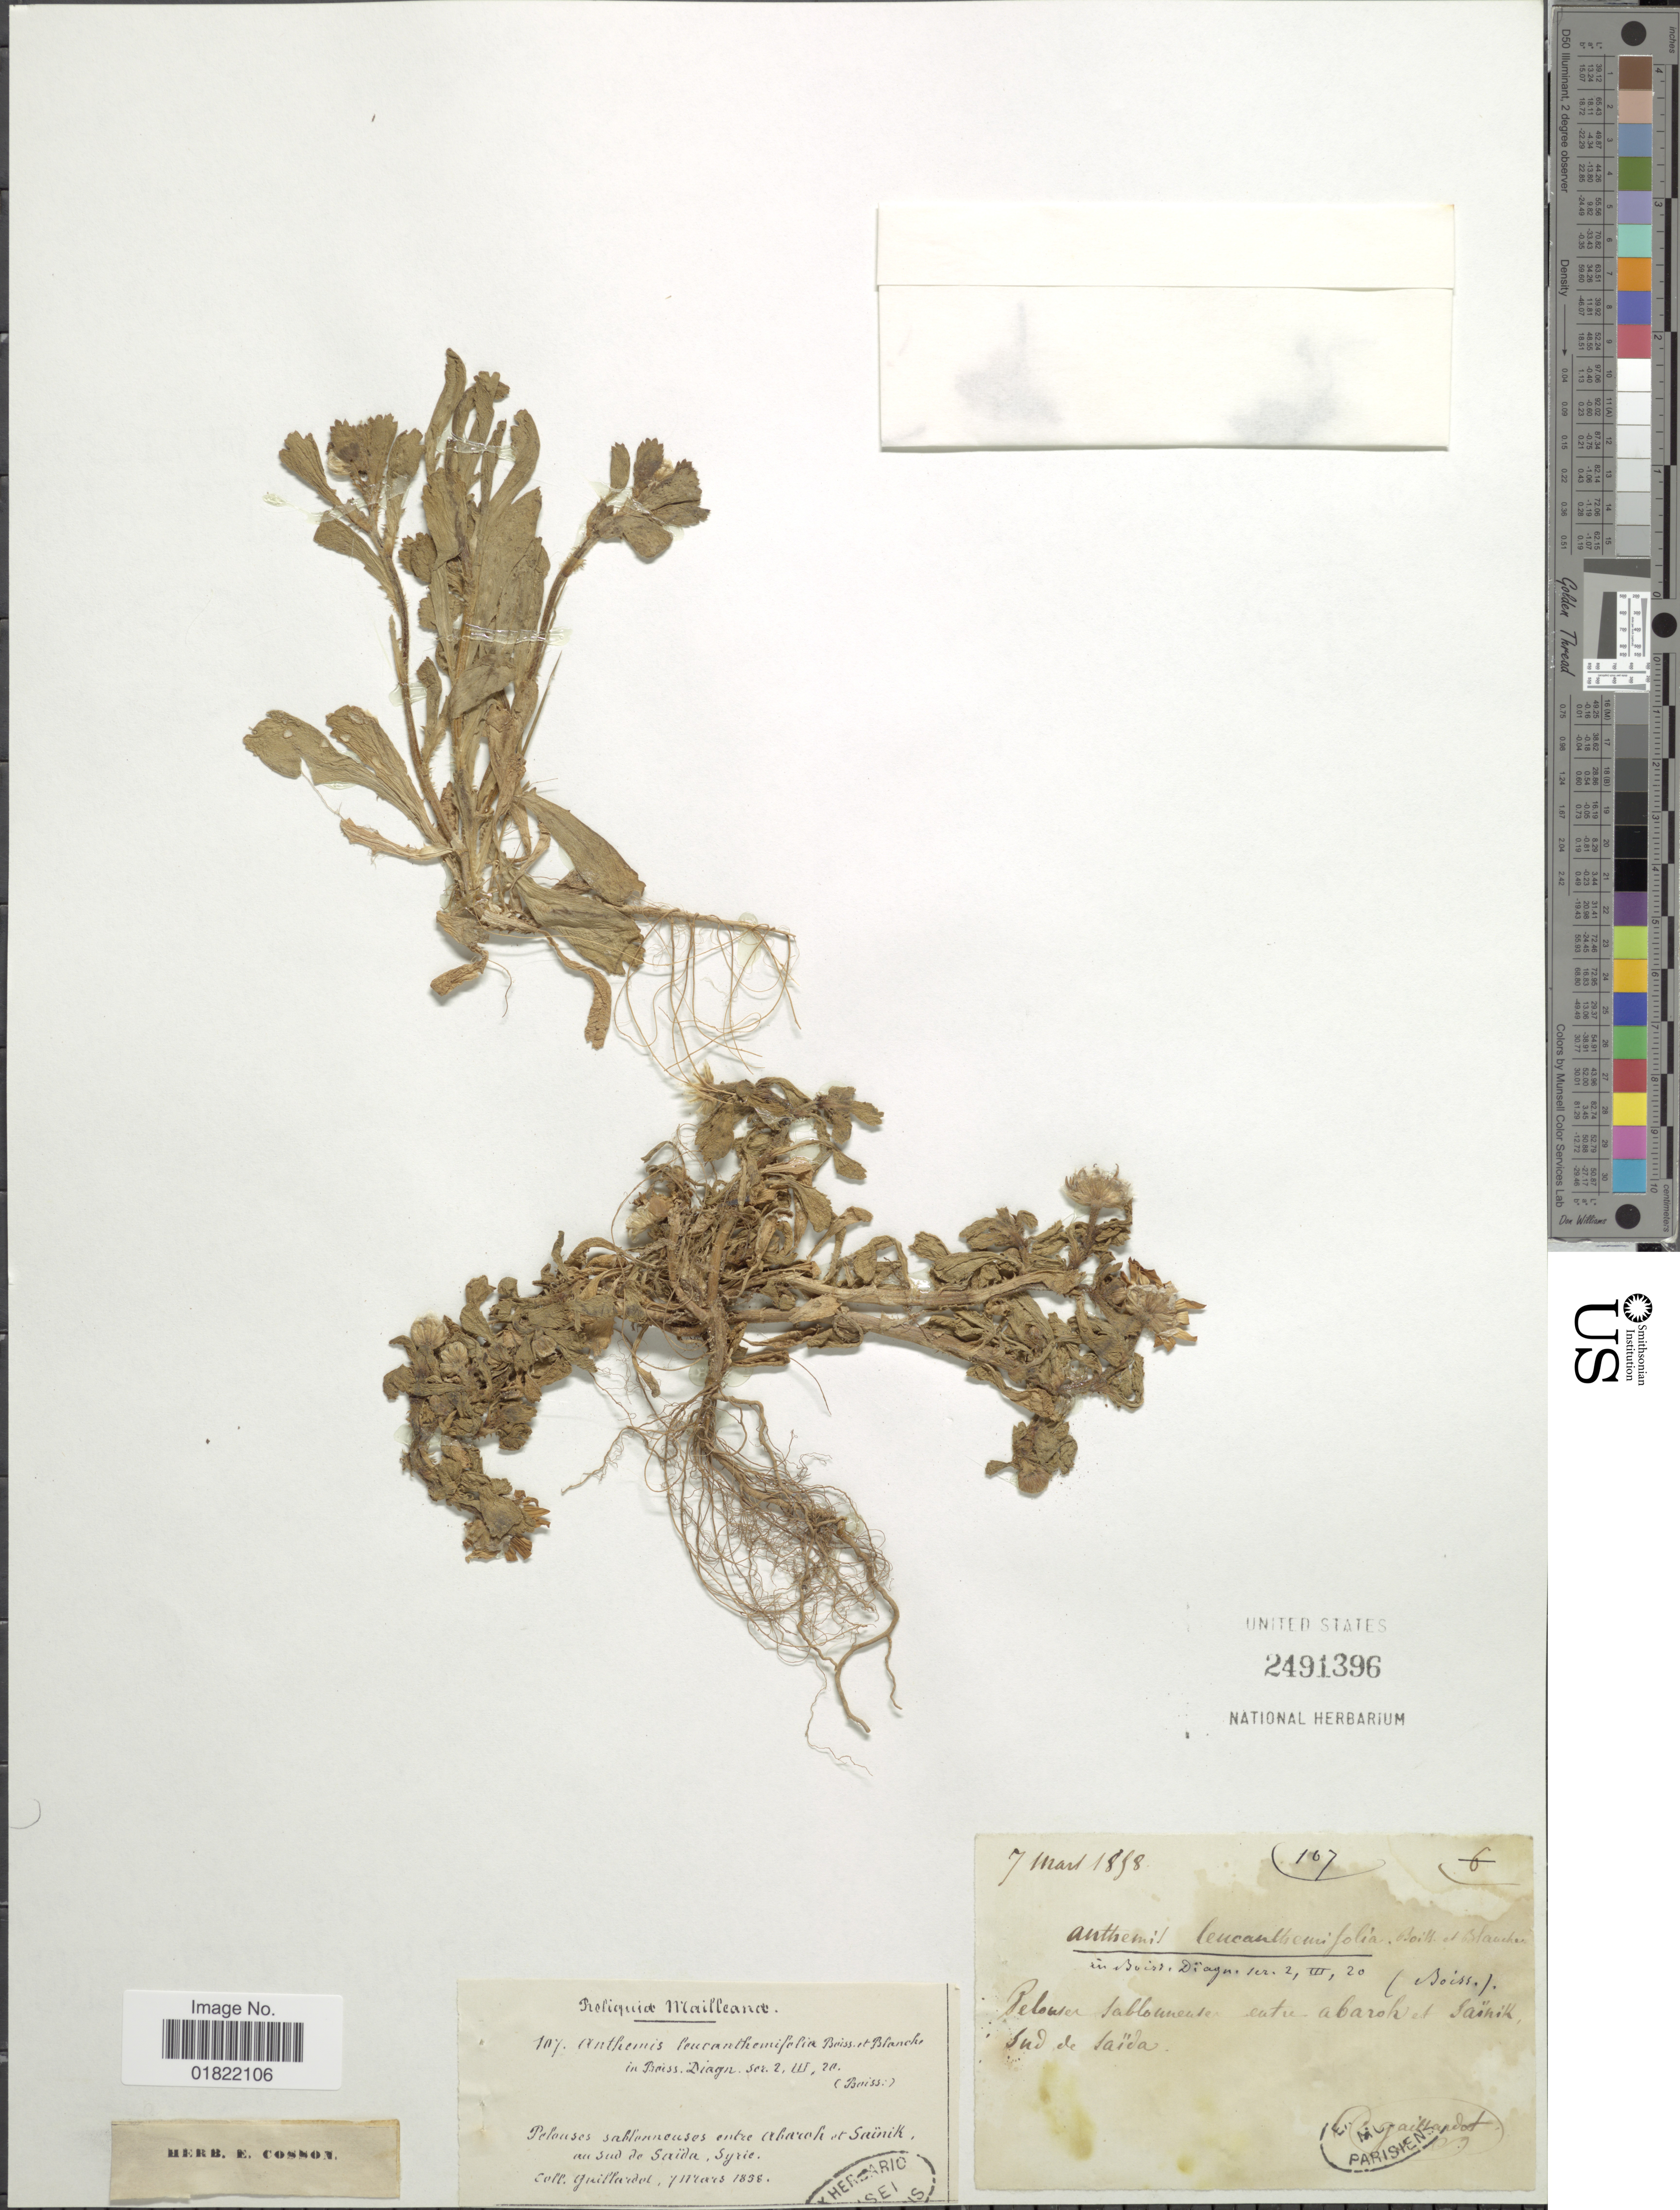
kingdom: Plantae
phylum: Tracheophyta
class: Magnoliopsida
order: Asterales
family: Asteraceae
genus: Anthemis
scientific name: Anthemis leucanthemifolia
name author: Boiss. & C.I. Blanche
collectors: Gaillardot, --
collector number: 107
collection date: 1858-03-07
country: Syria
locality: Mailleance, Pelouses sablennouses entre aborch et Sainik, au sud de Saida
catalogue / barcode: US 2491396